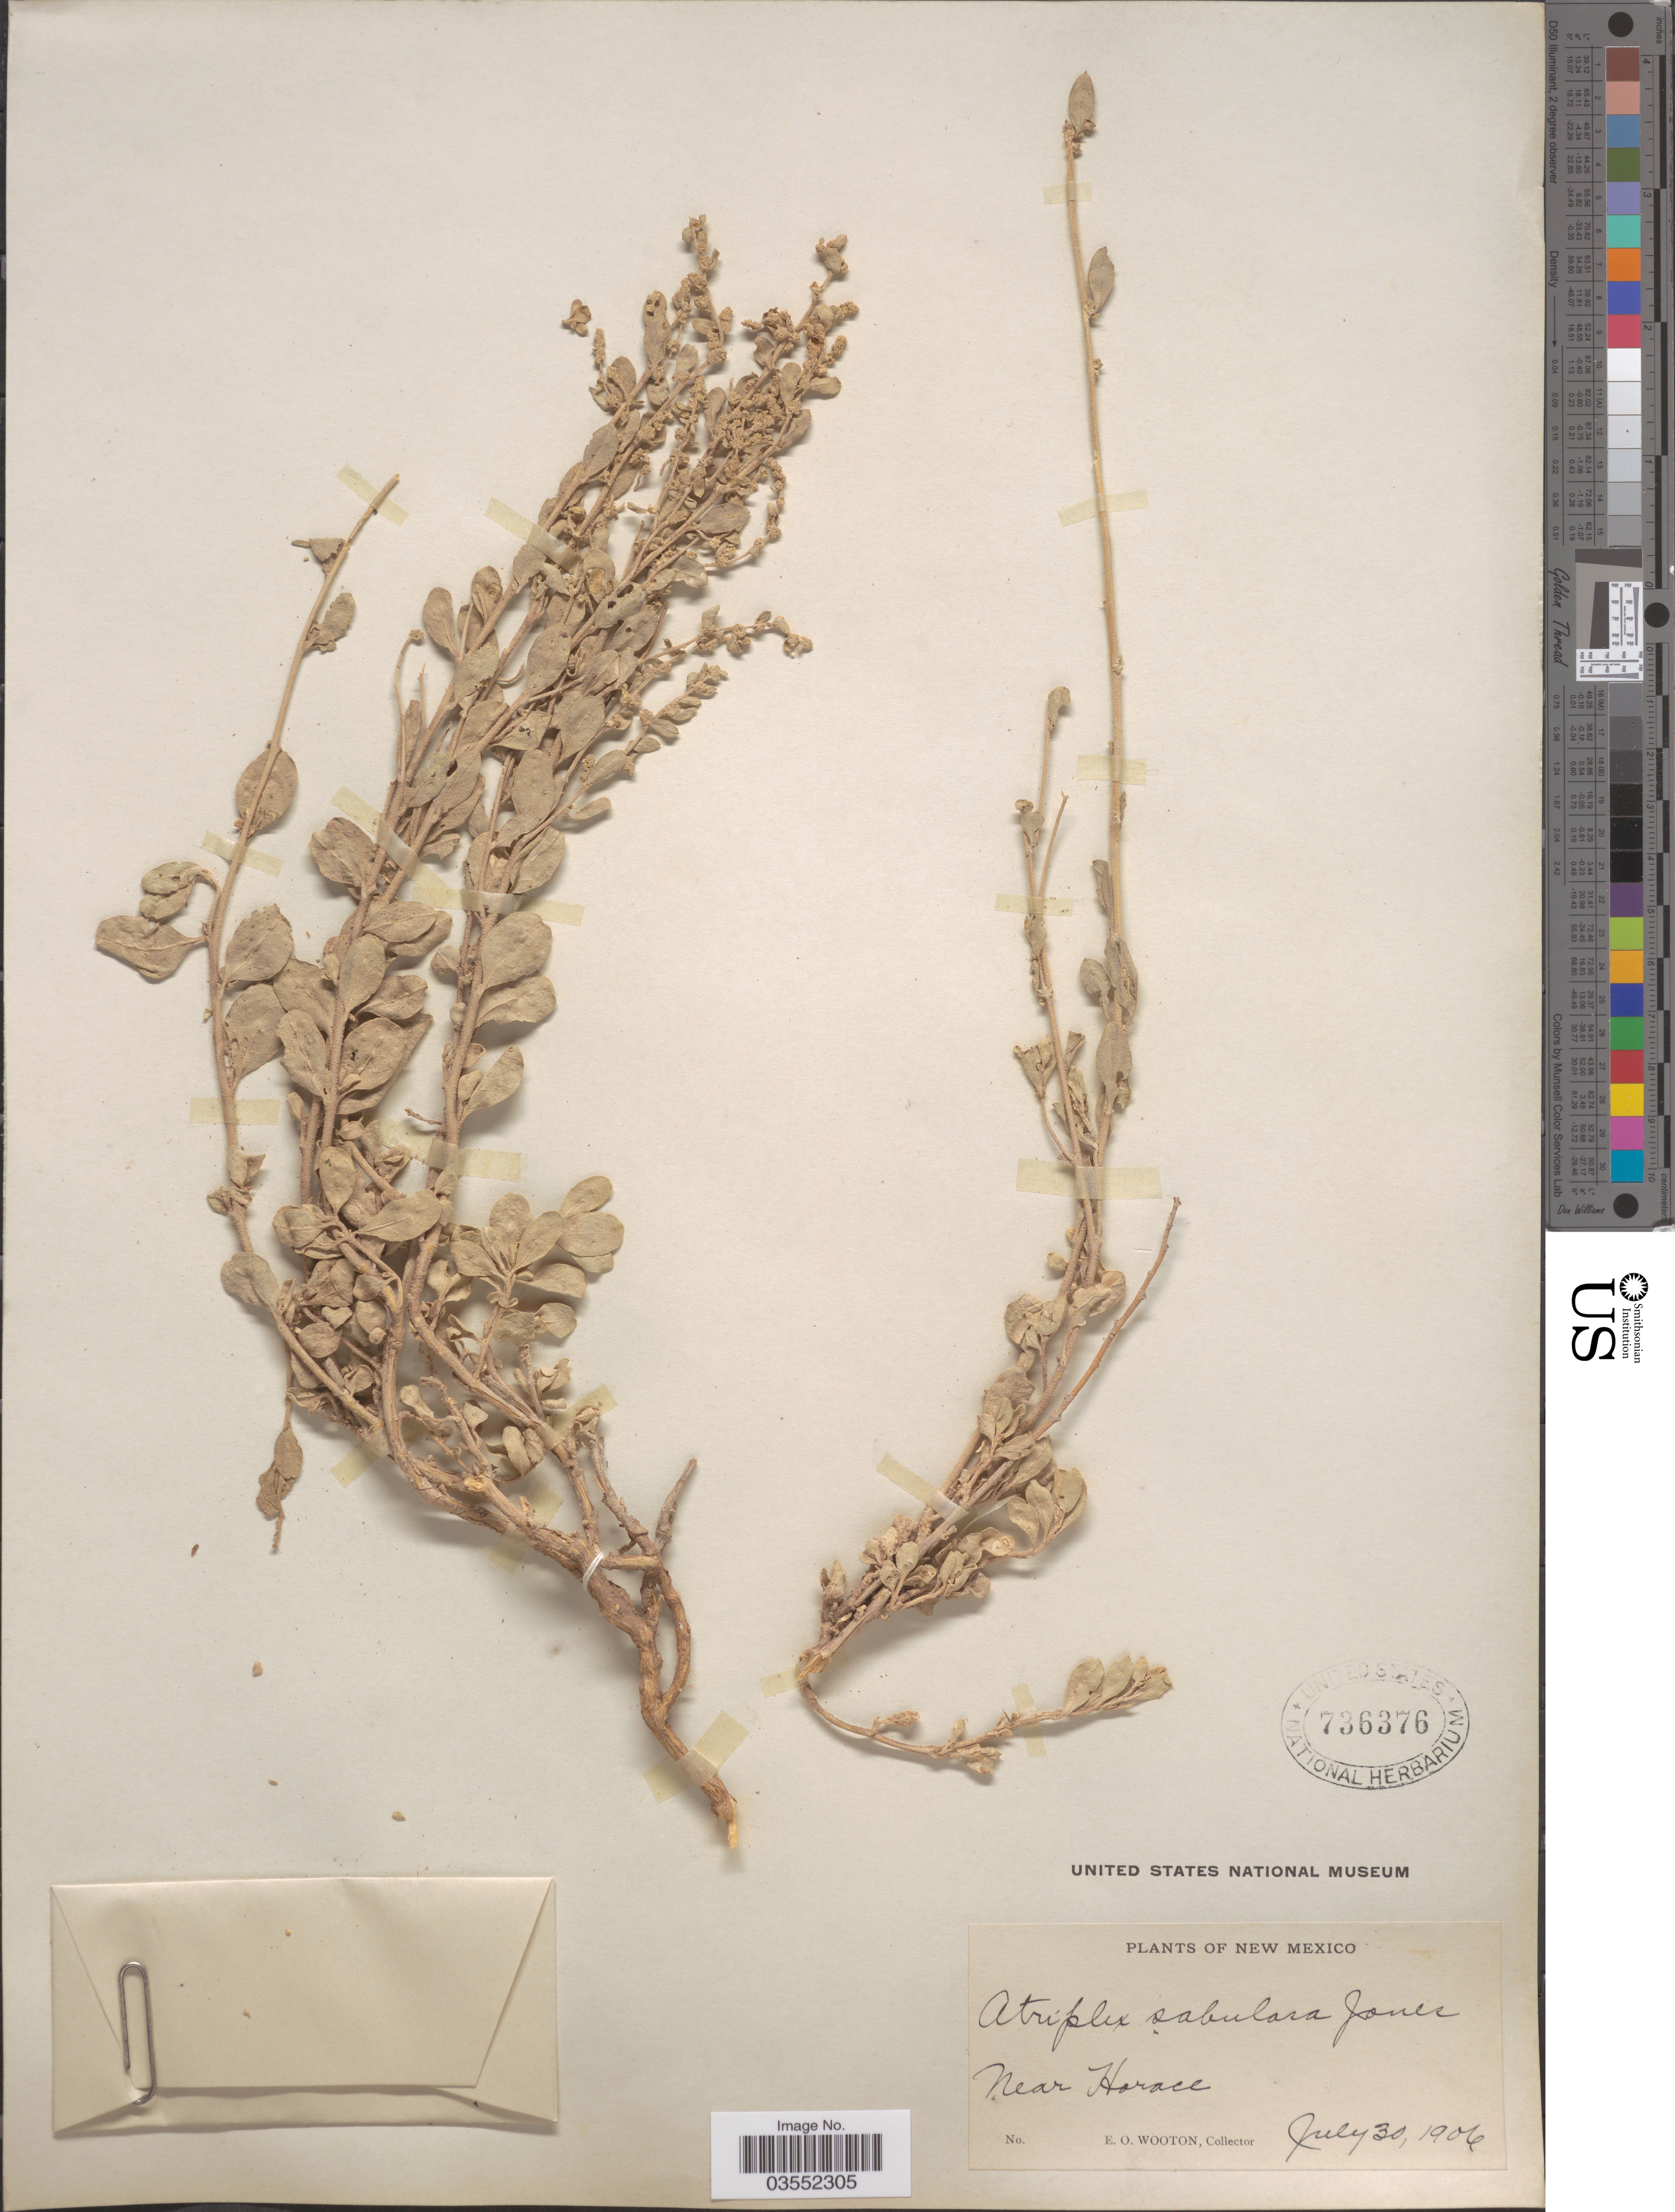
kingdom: Plantae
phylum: Tracheophyta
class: Magnoliopsida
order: Caryophyllales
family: Amaranthaceae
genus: Atriplex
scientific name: Atriplex obovata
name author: Moq.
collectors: E. O. Wooton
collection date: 1906-07-30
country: United States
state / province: New Mexico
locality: Near Horace.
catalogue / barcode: US 736376